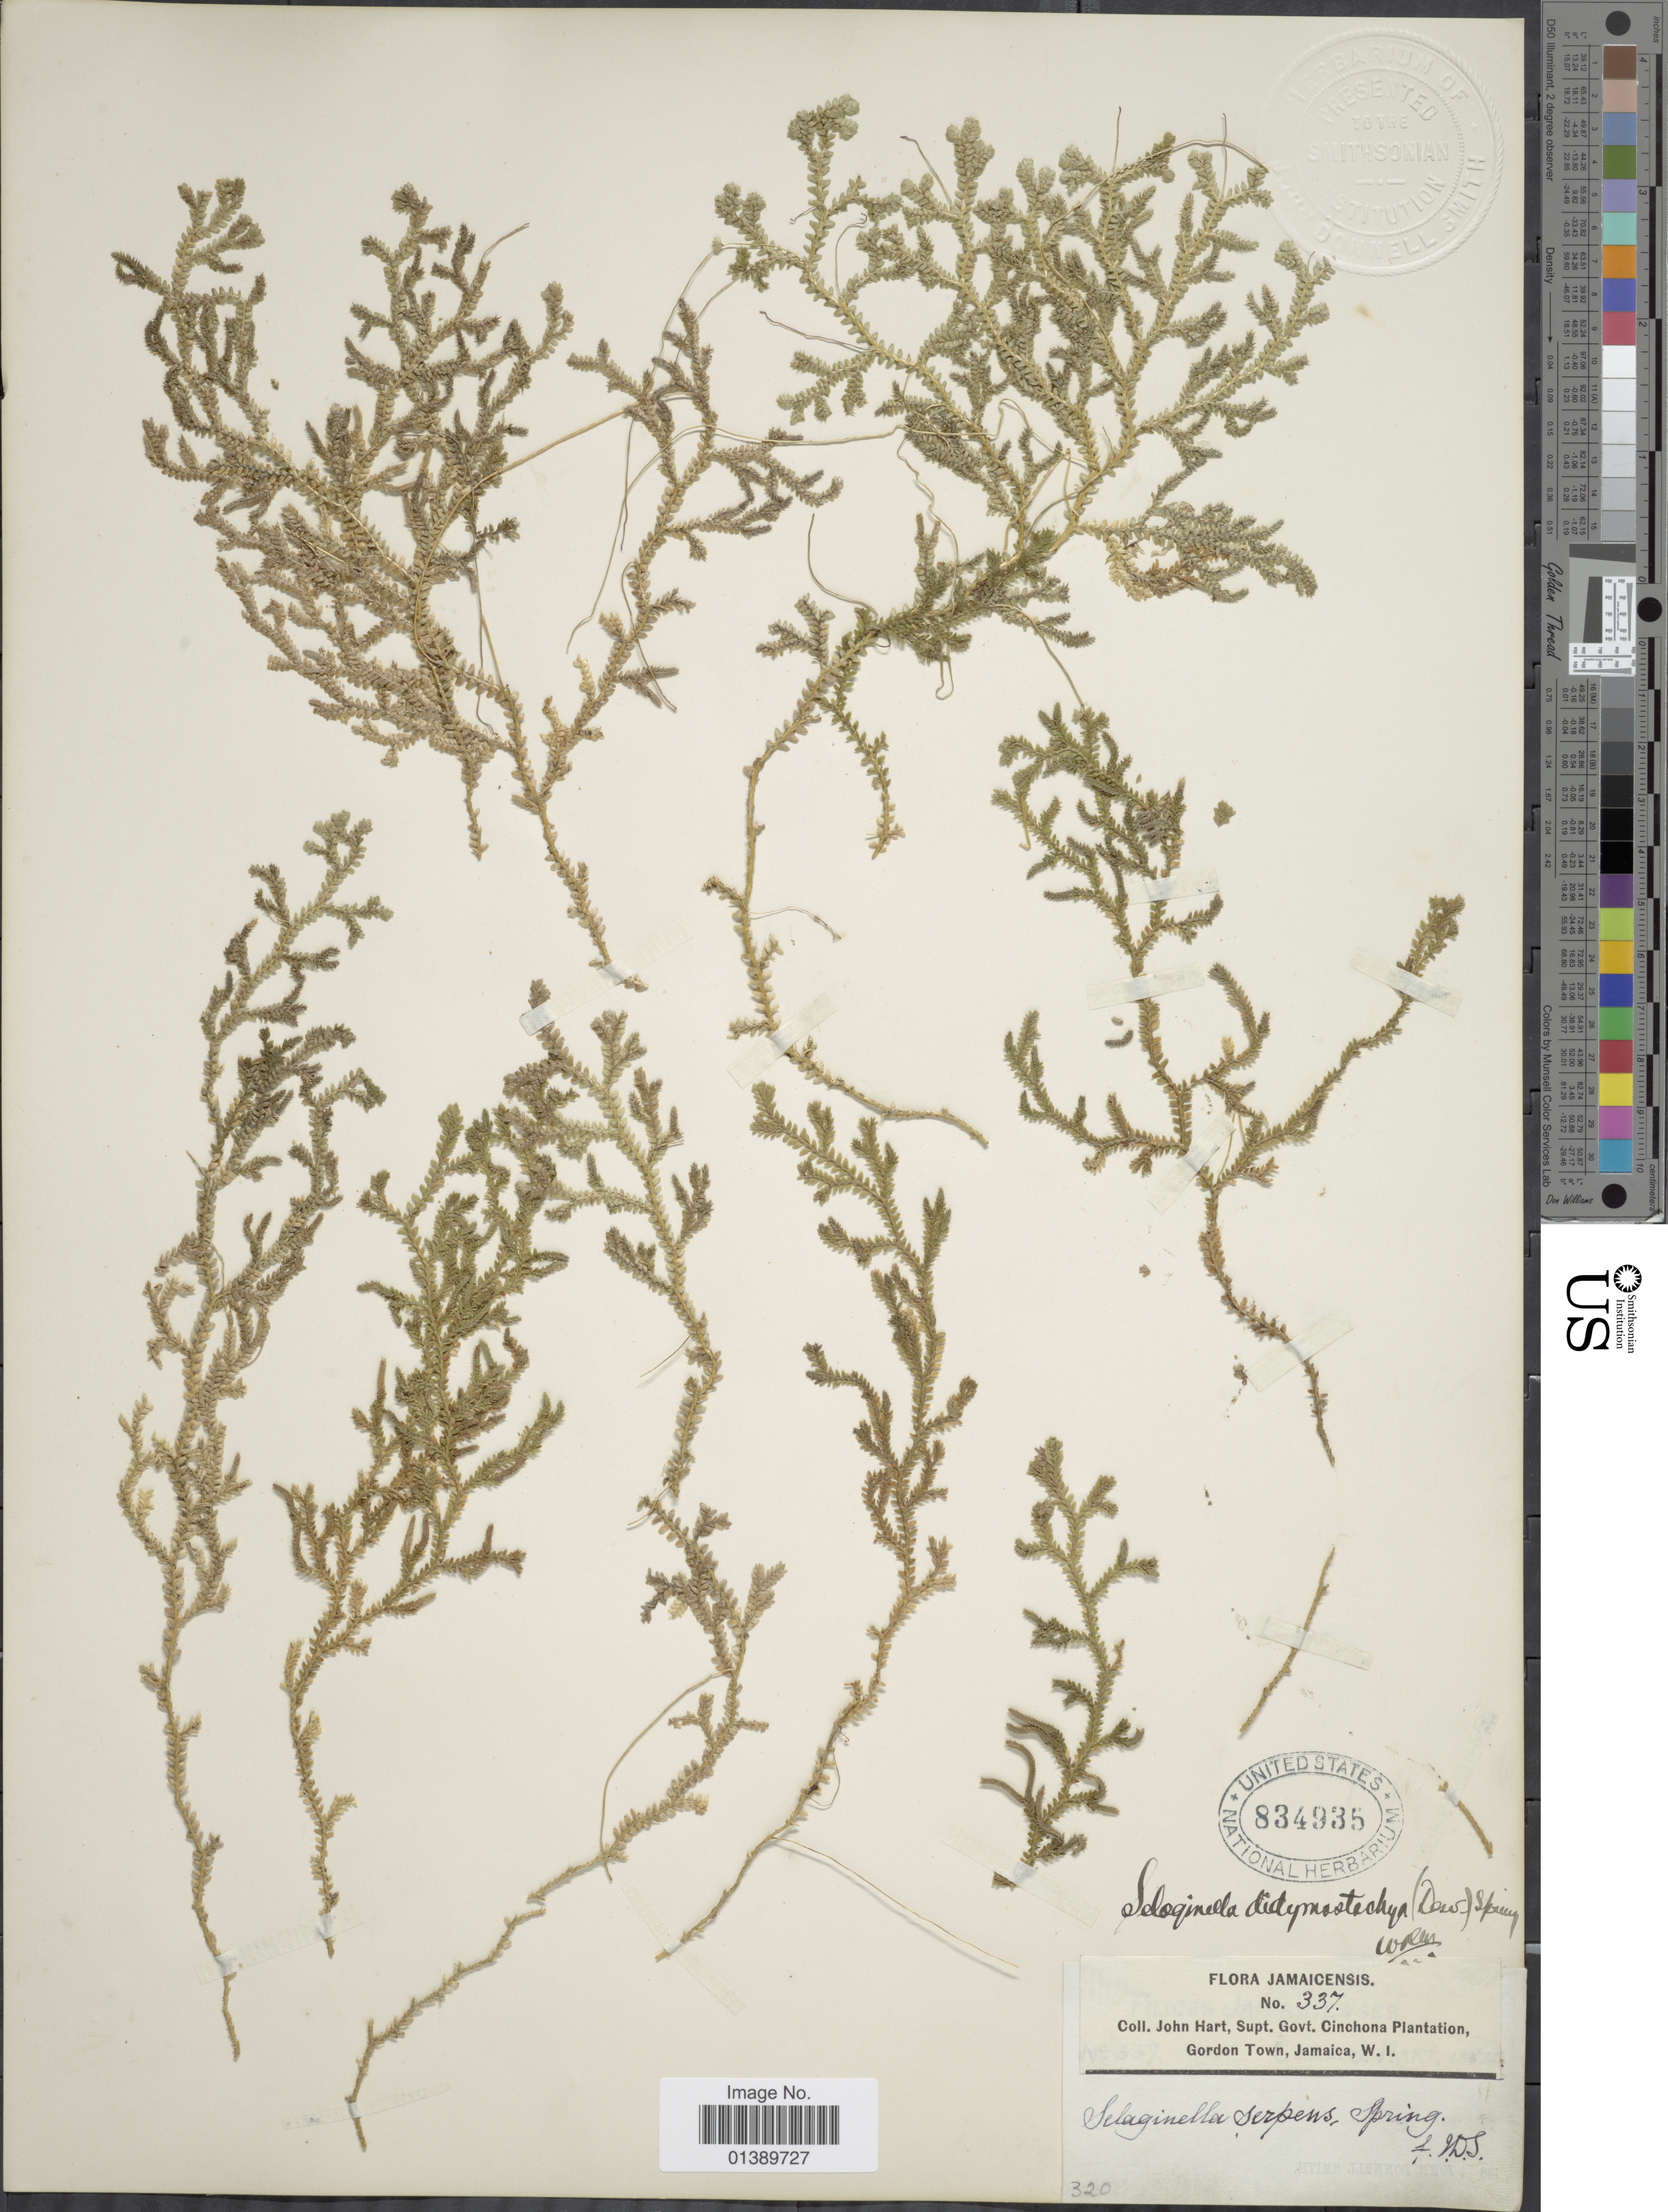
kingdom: Plantae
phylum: Tracheophyta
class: Lycopodiopsida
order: Selaginellales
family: Selaginellaceae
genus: Selaginella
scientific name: Selaginella denudata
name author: (Willd.) Spring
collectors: J. H. Hart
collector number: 337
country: Jamaica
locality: Cinchona Plantation Gordon Town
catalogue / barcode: US 834935